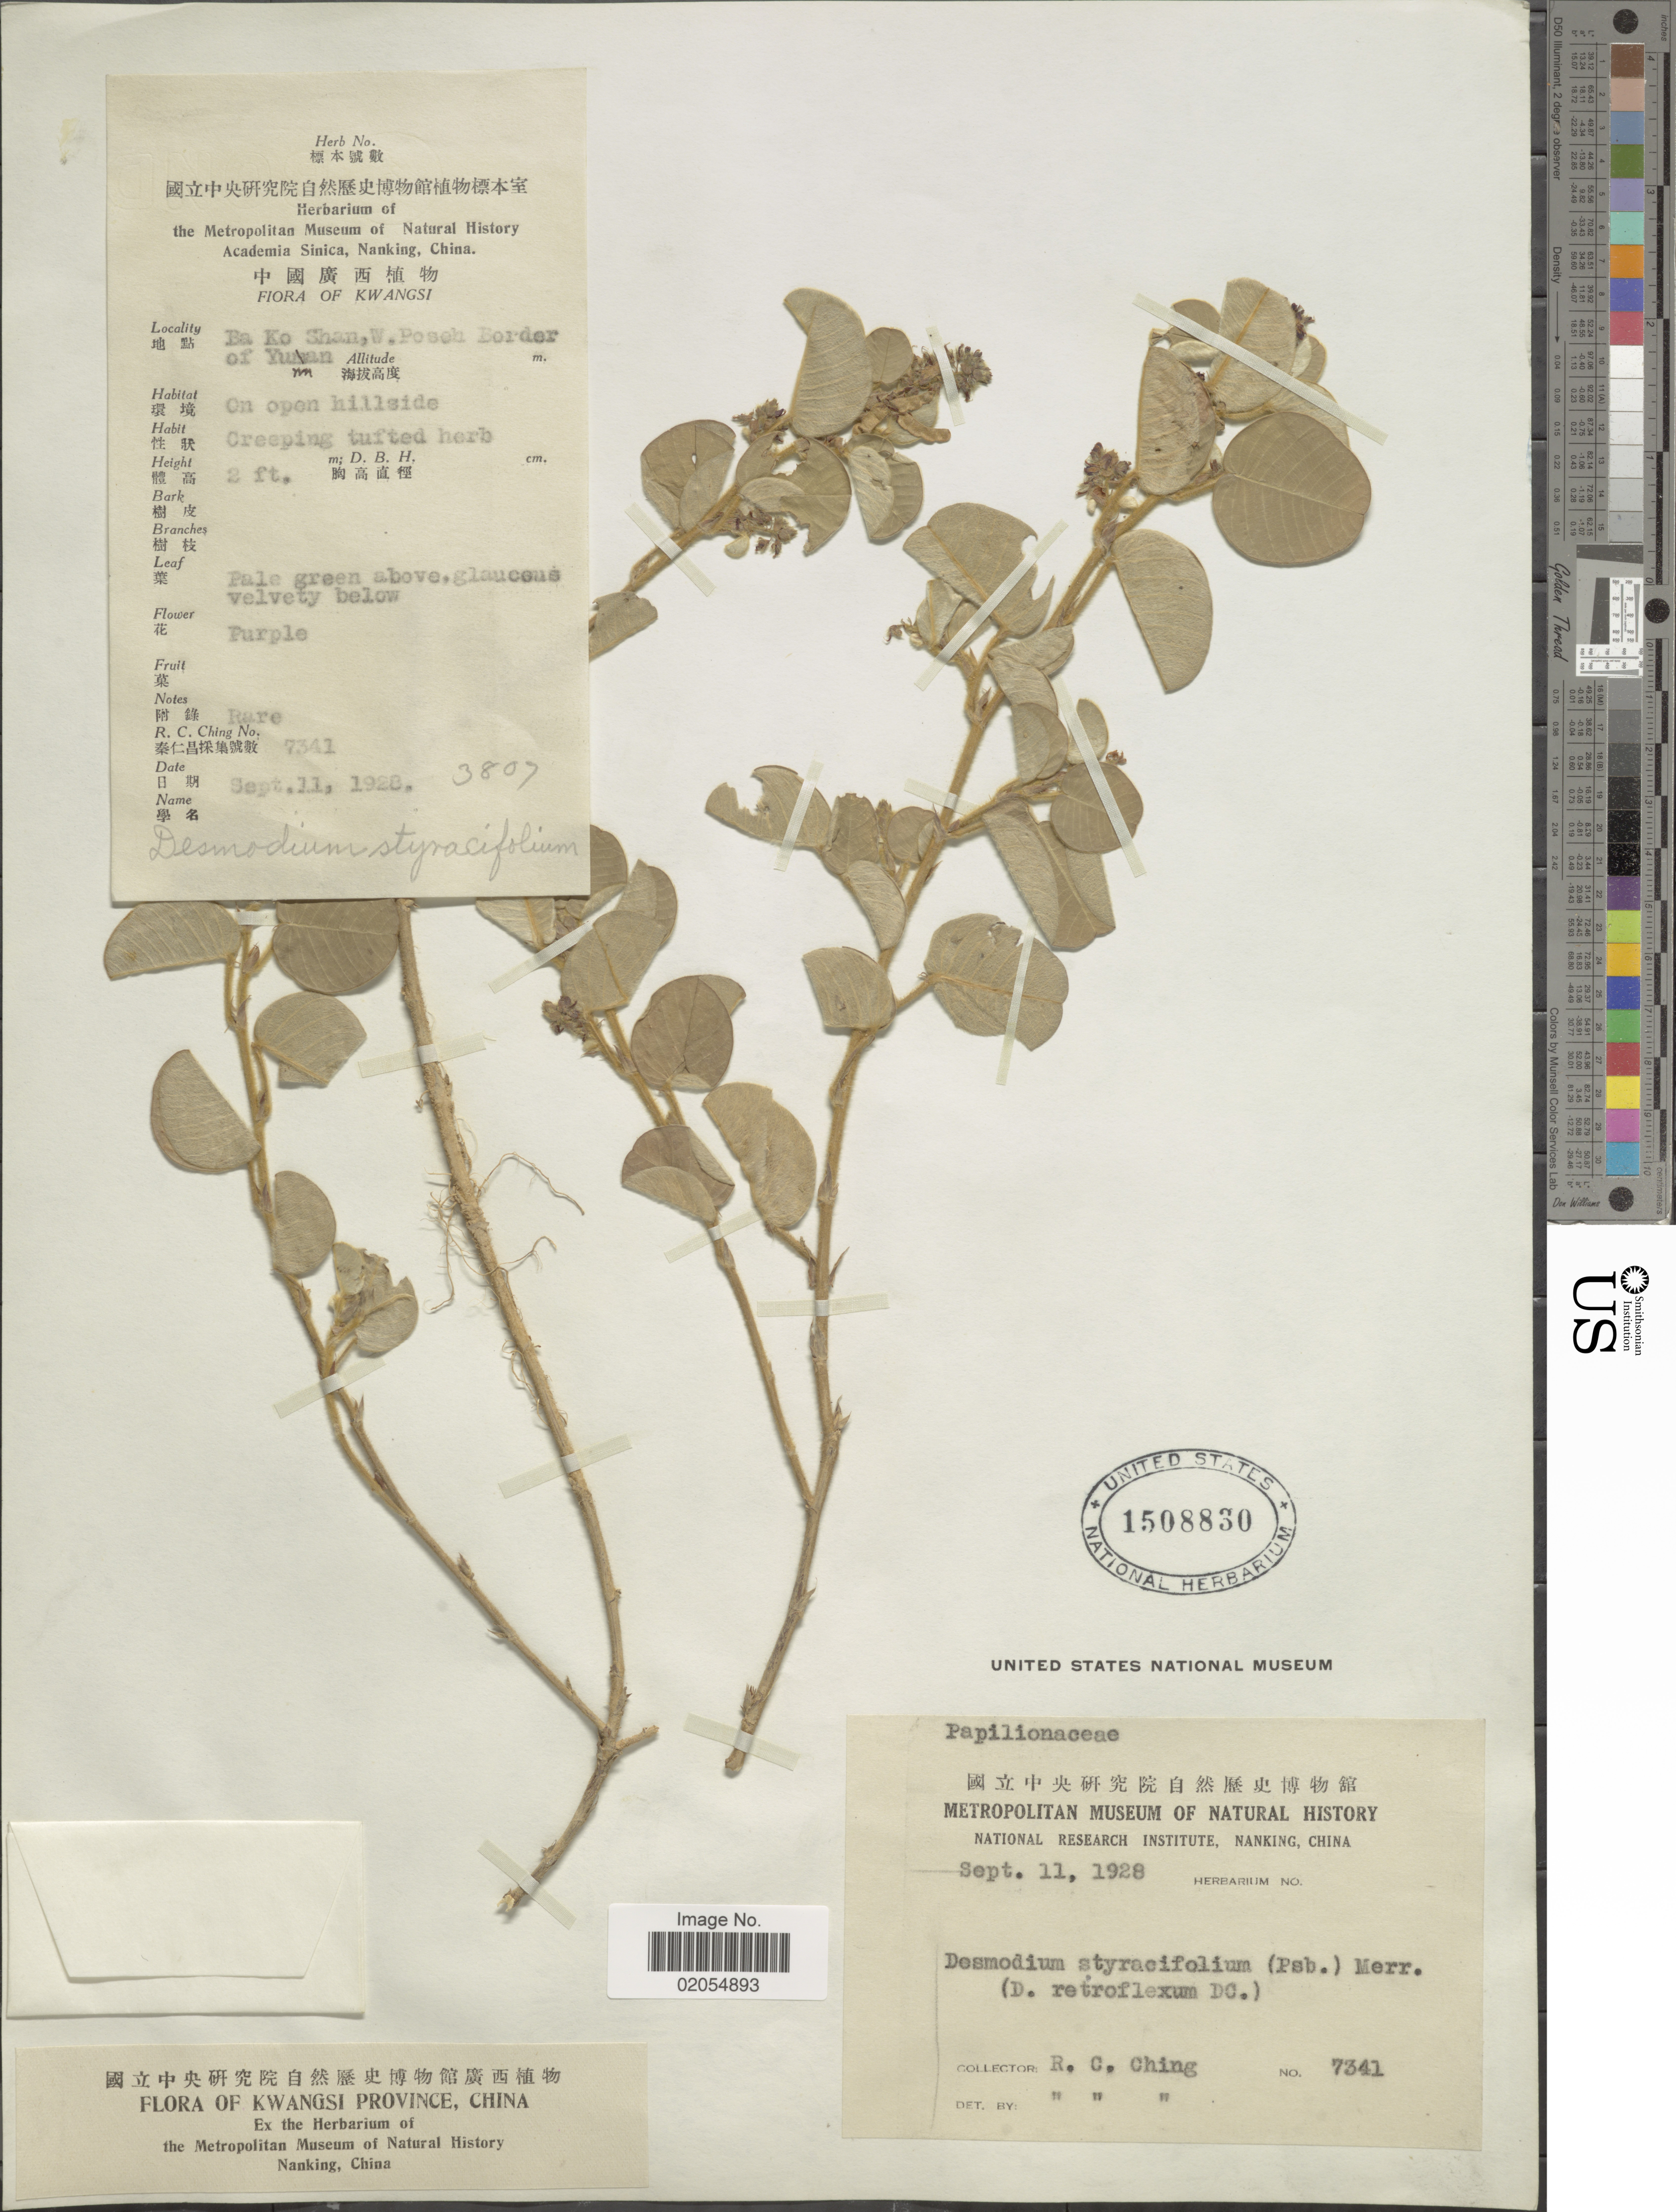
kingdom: Plantae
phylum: Tracheophyta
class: Magnoliopsida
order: Fabales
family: Fabaceae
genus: Grona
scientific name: Grona styracifolia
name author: (Osbeck) H. Ohashi & K. Ohashi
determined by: Strong, Mark T., (BOT), Smithsonian Institution - National Museum of Natural History (UNITED STATES)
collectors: R. C. Ching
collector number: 7341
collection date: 1928-09-11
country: China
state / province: Guangxi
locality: Kwangsi Province, Ba Ko Shan, W. Posch Border of Yuman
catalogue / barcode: US 1508830